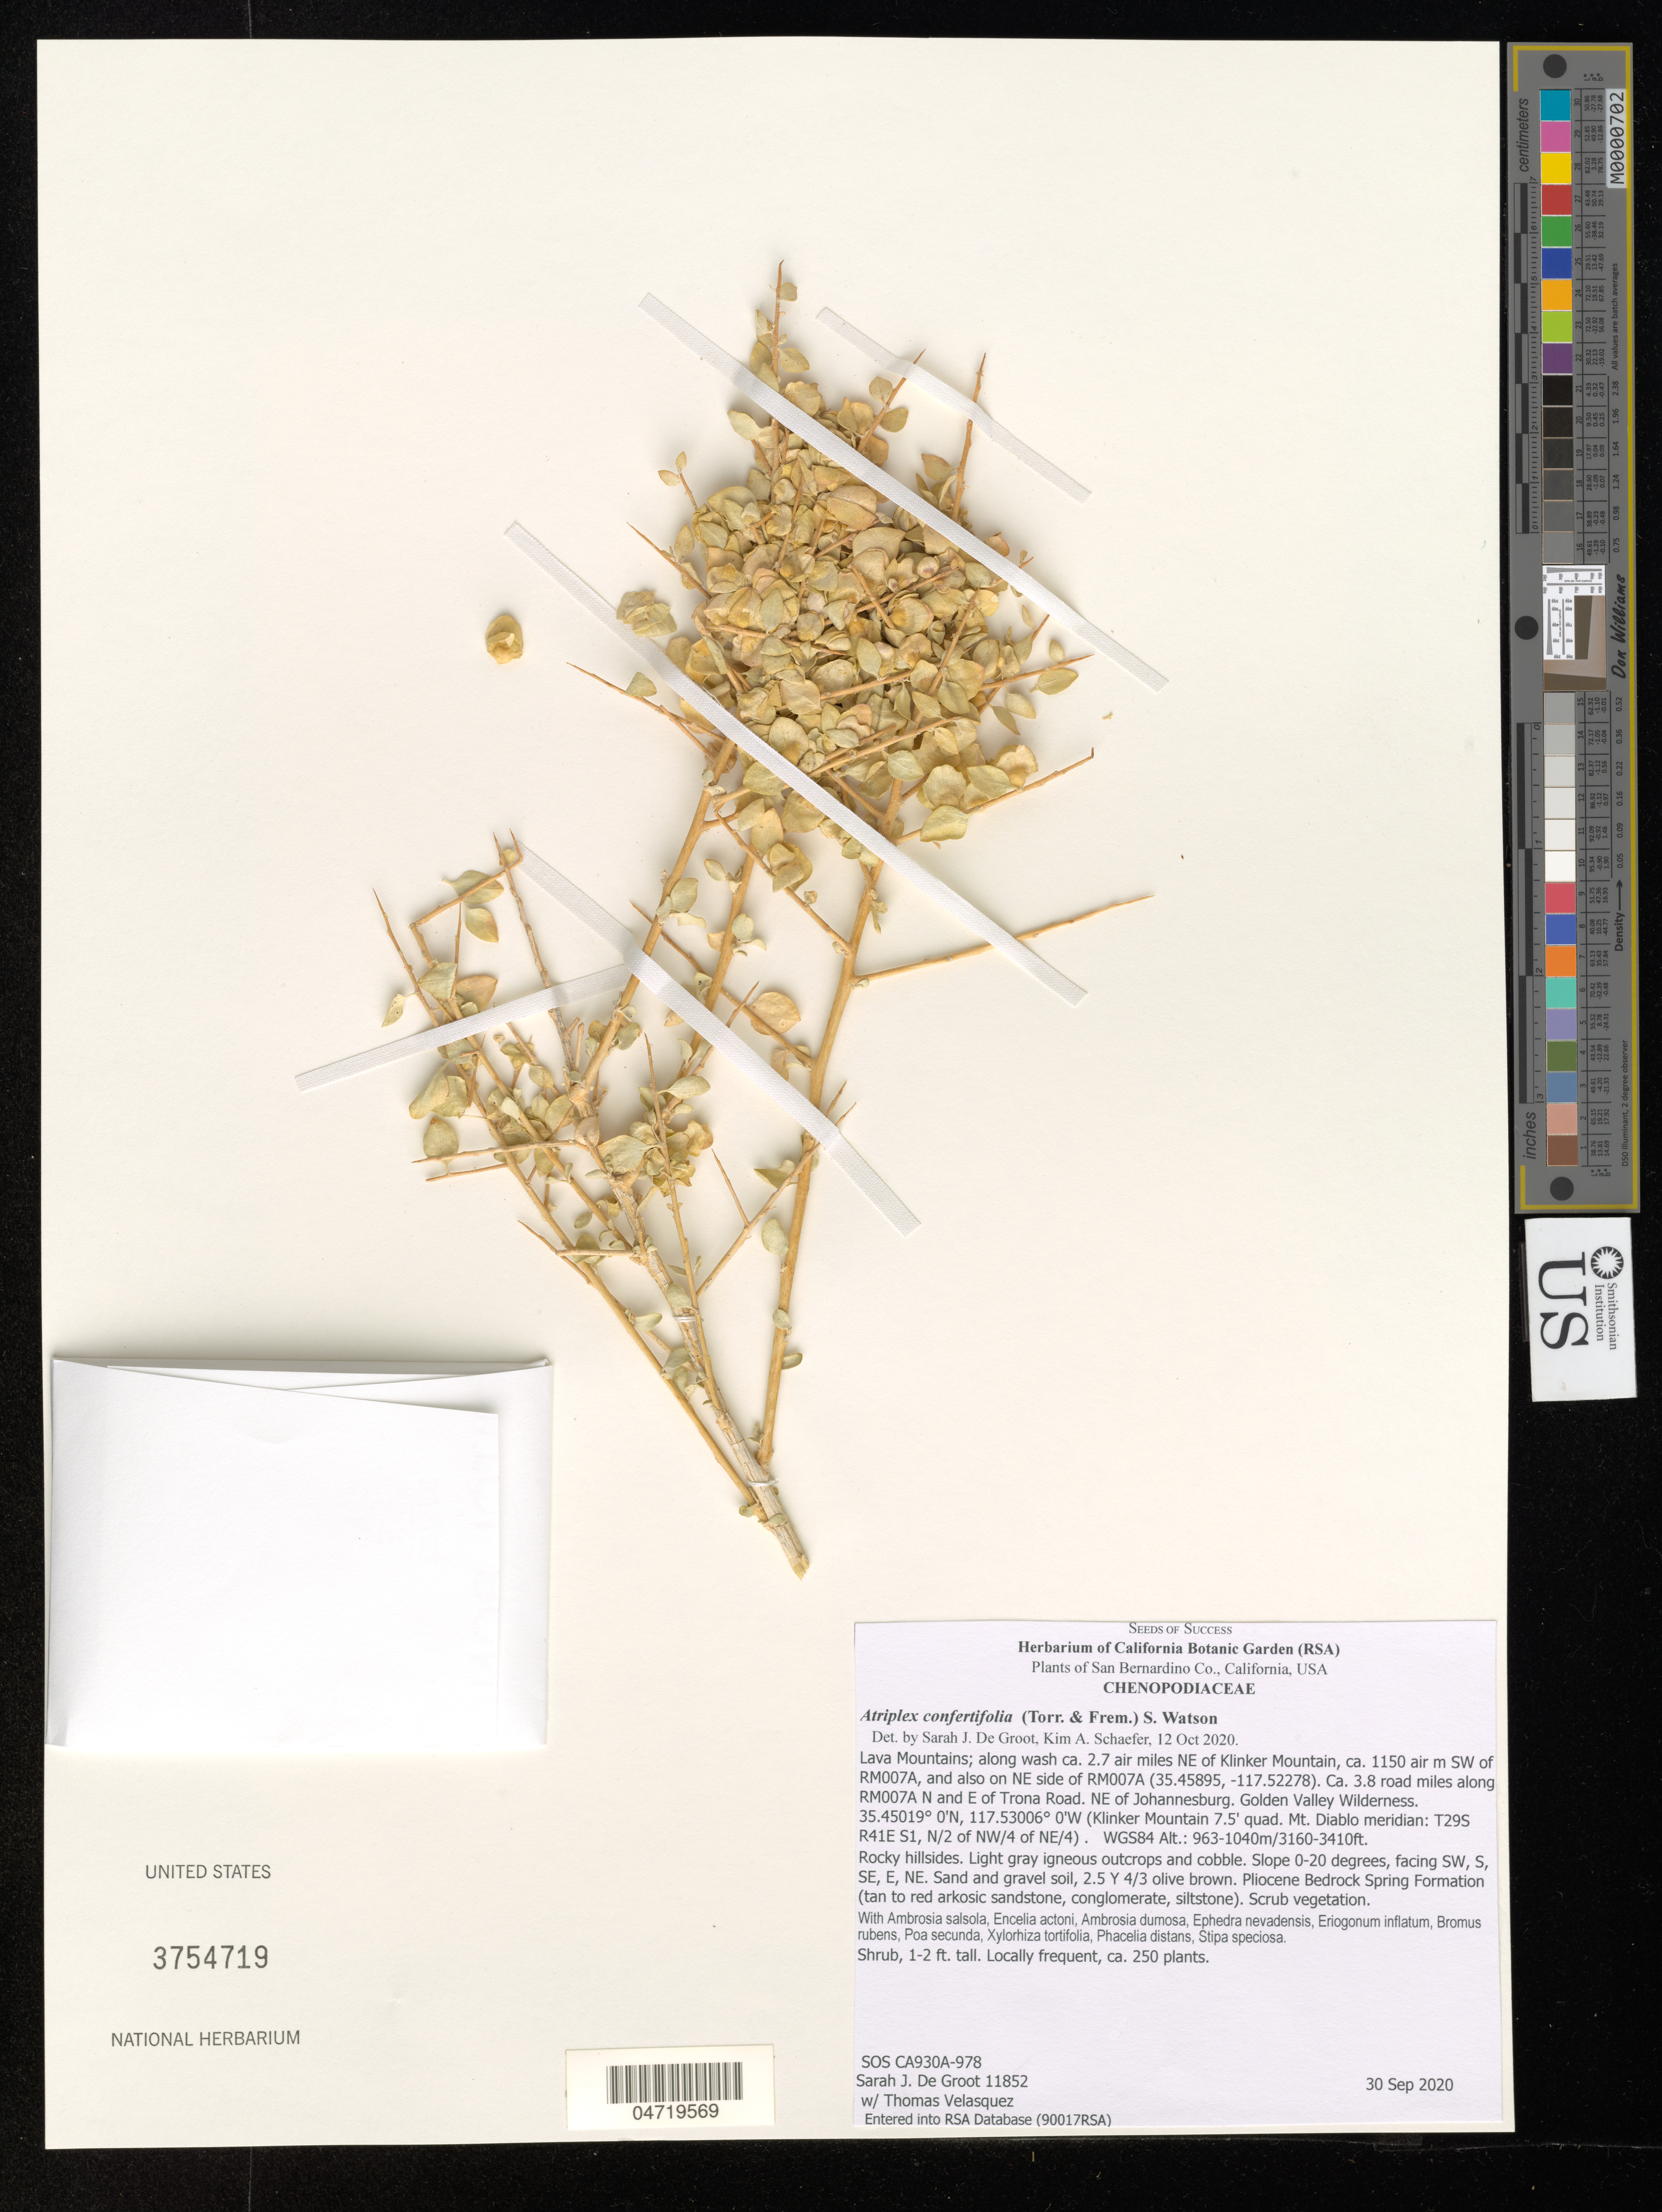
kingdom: Plantae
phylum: Tracheophyta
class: Magnoliopsida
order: Caryophyllales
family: Amaranthaceae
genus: Atriplex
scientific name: Atriplex confertifolia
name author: (Torr. & Frém.) S. Watson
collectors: S. De Groot & J. Rentsch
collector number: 11852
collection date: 2020-09-30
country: United States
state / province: California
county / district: San Bernardino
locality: San Bernardino Co. Lava Mountains; along wash ca. 2.7 air miles NE of Klinker Mountain, ca. 1150 air m SW of RM007A, and also on NE side of RM007A (35.45895, -117.52278). Ca. 3.8 road miles along RM007A N and E of Trona Road. NE of Johannesburg. Golden Valley Wilderness. (Klinker Mountain 7.5' quad. Mt. Diablo meridian: T29S R41E S1, N/2 of NW/4 of NE/4). WGS84.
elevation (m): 963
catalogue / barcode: US 3754719